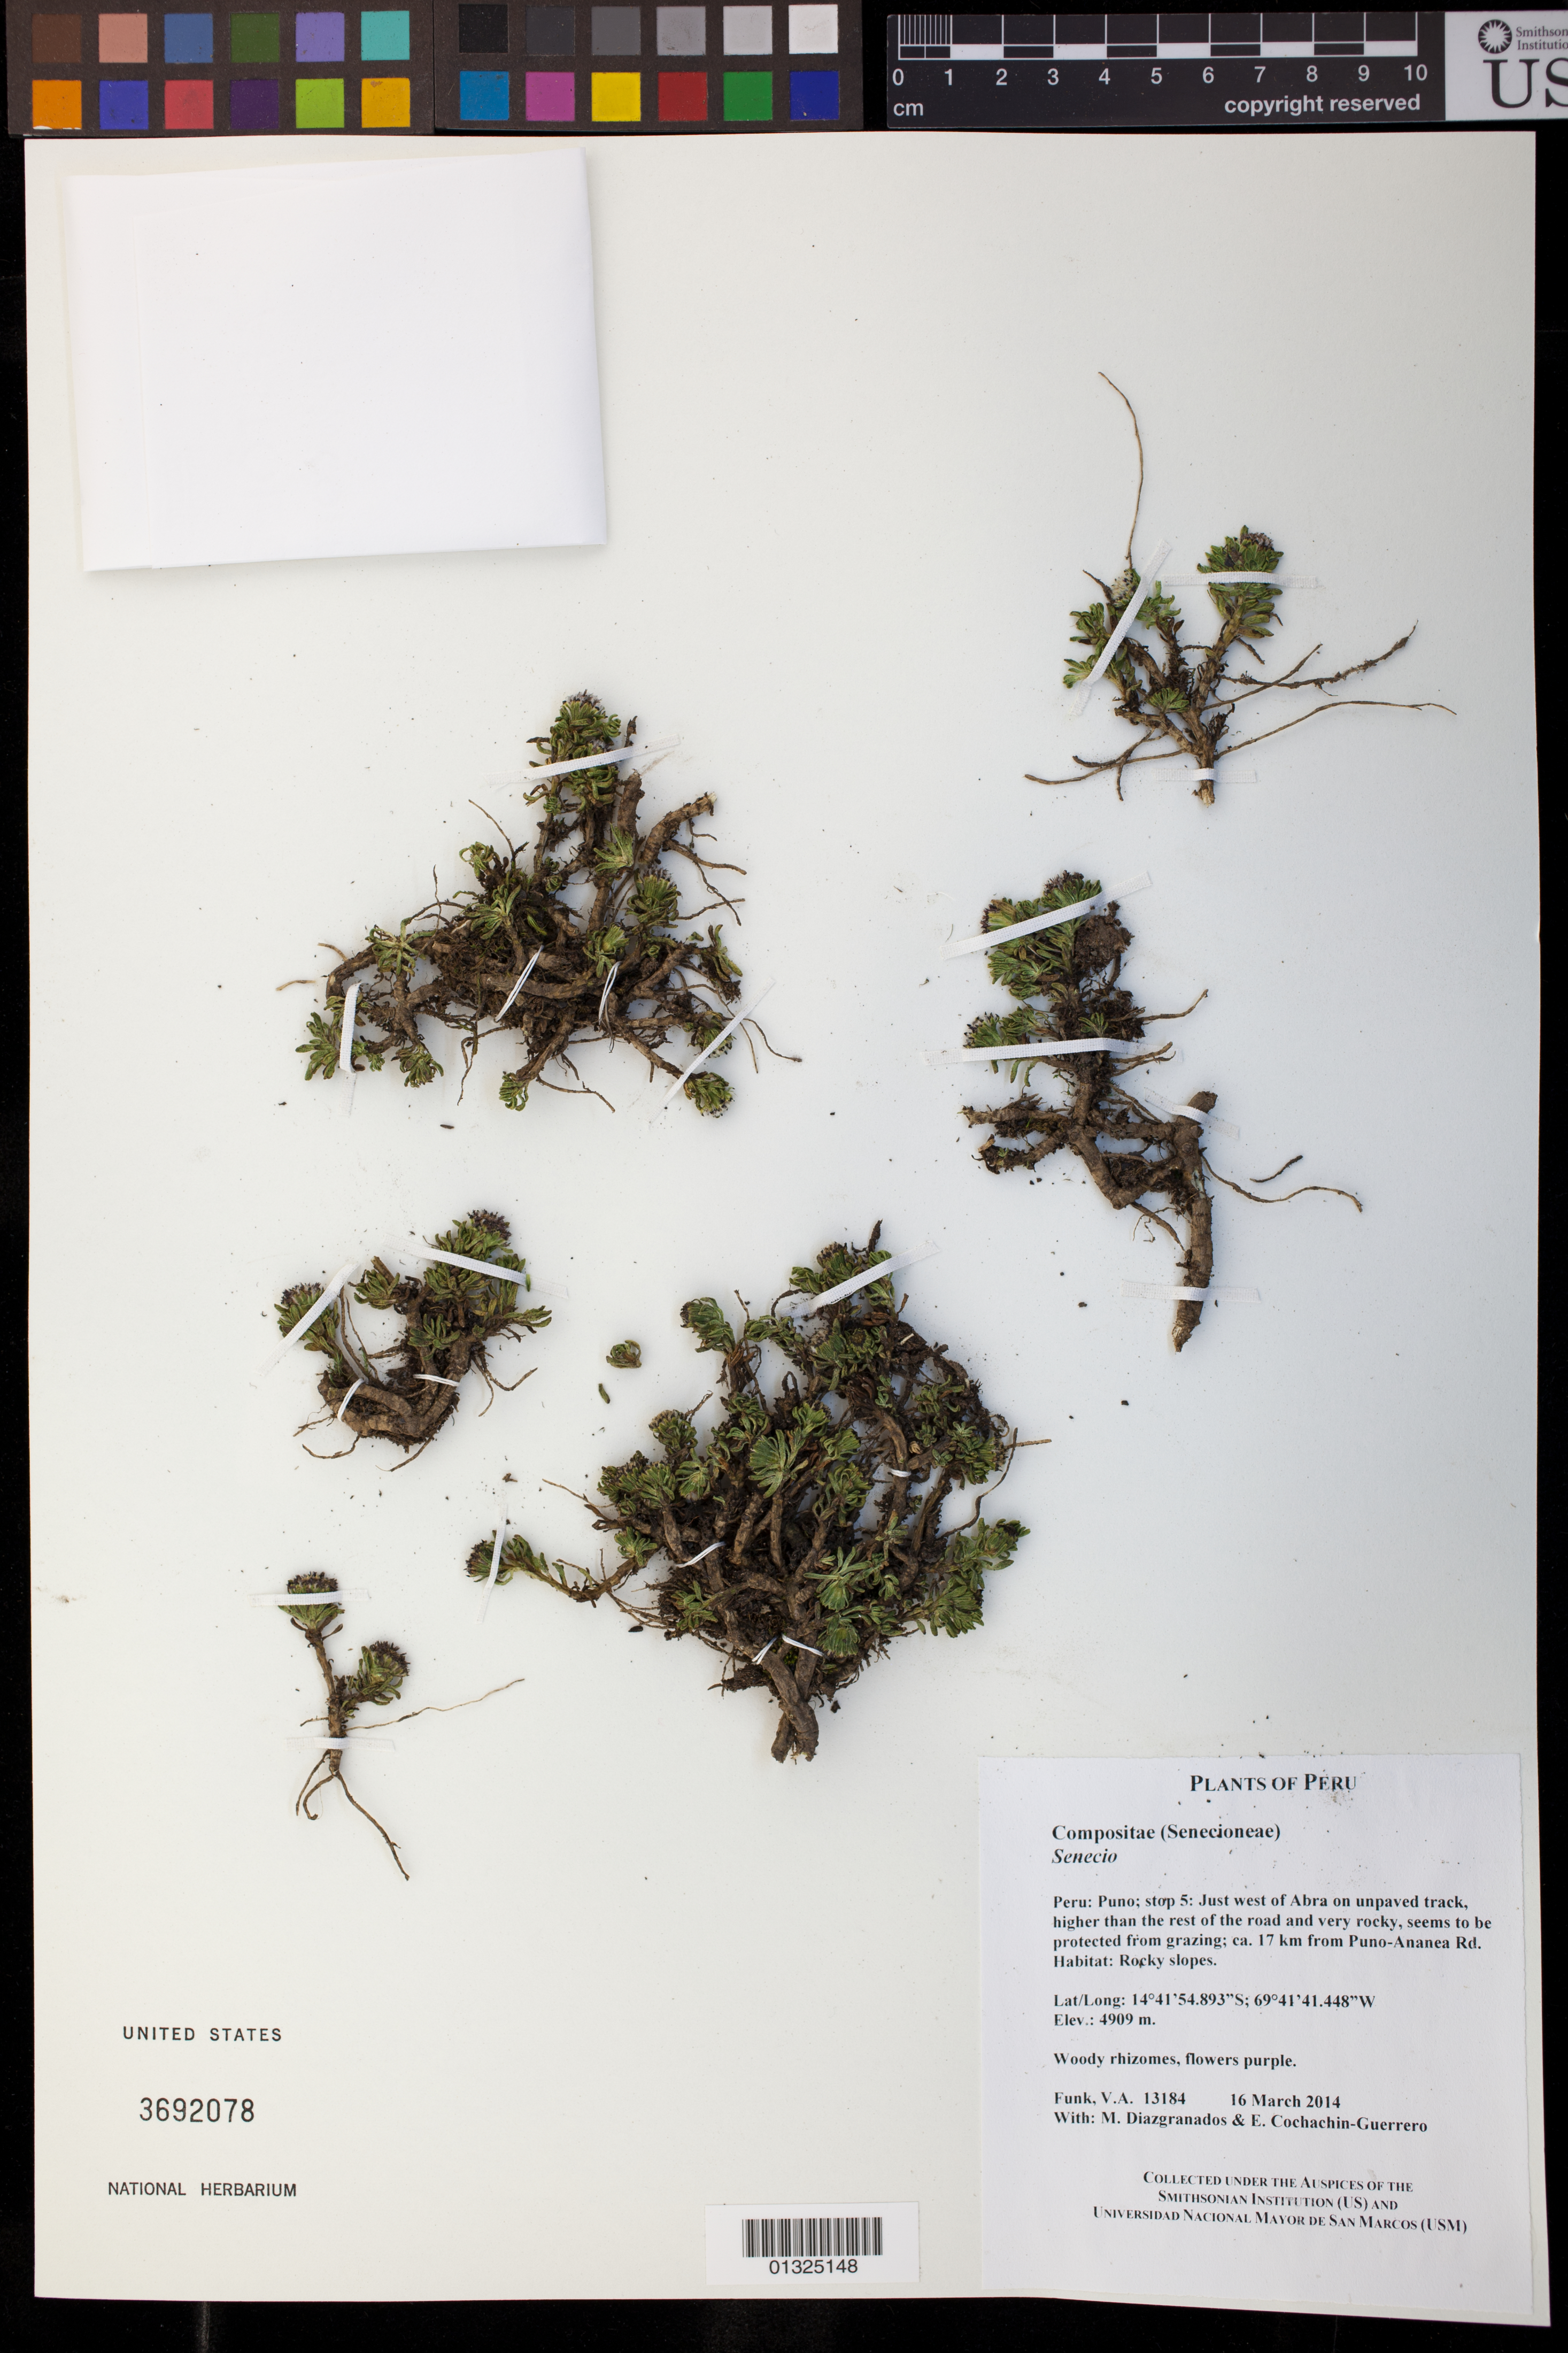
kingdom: Plantae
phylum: Tracheophyta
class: Magnoliopsida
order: Asterales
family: Asteraceae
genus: Senecio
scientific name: Senecio sp.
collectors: M. Diazgranados C. & E. Cochachin Guerrero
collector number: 13184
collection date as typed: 16 March 2014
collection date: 2014-03-16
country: Peru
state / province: Puno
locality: Just W of Abra on unpaved track, higher than the rest of the road and very rocky, seems to be protected from grazing; ca. 17 km from Puno-Ananea Rd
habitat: Rocky slopes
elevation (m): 4909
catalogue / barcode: US 3692078